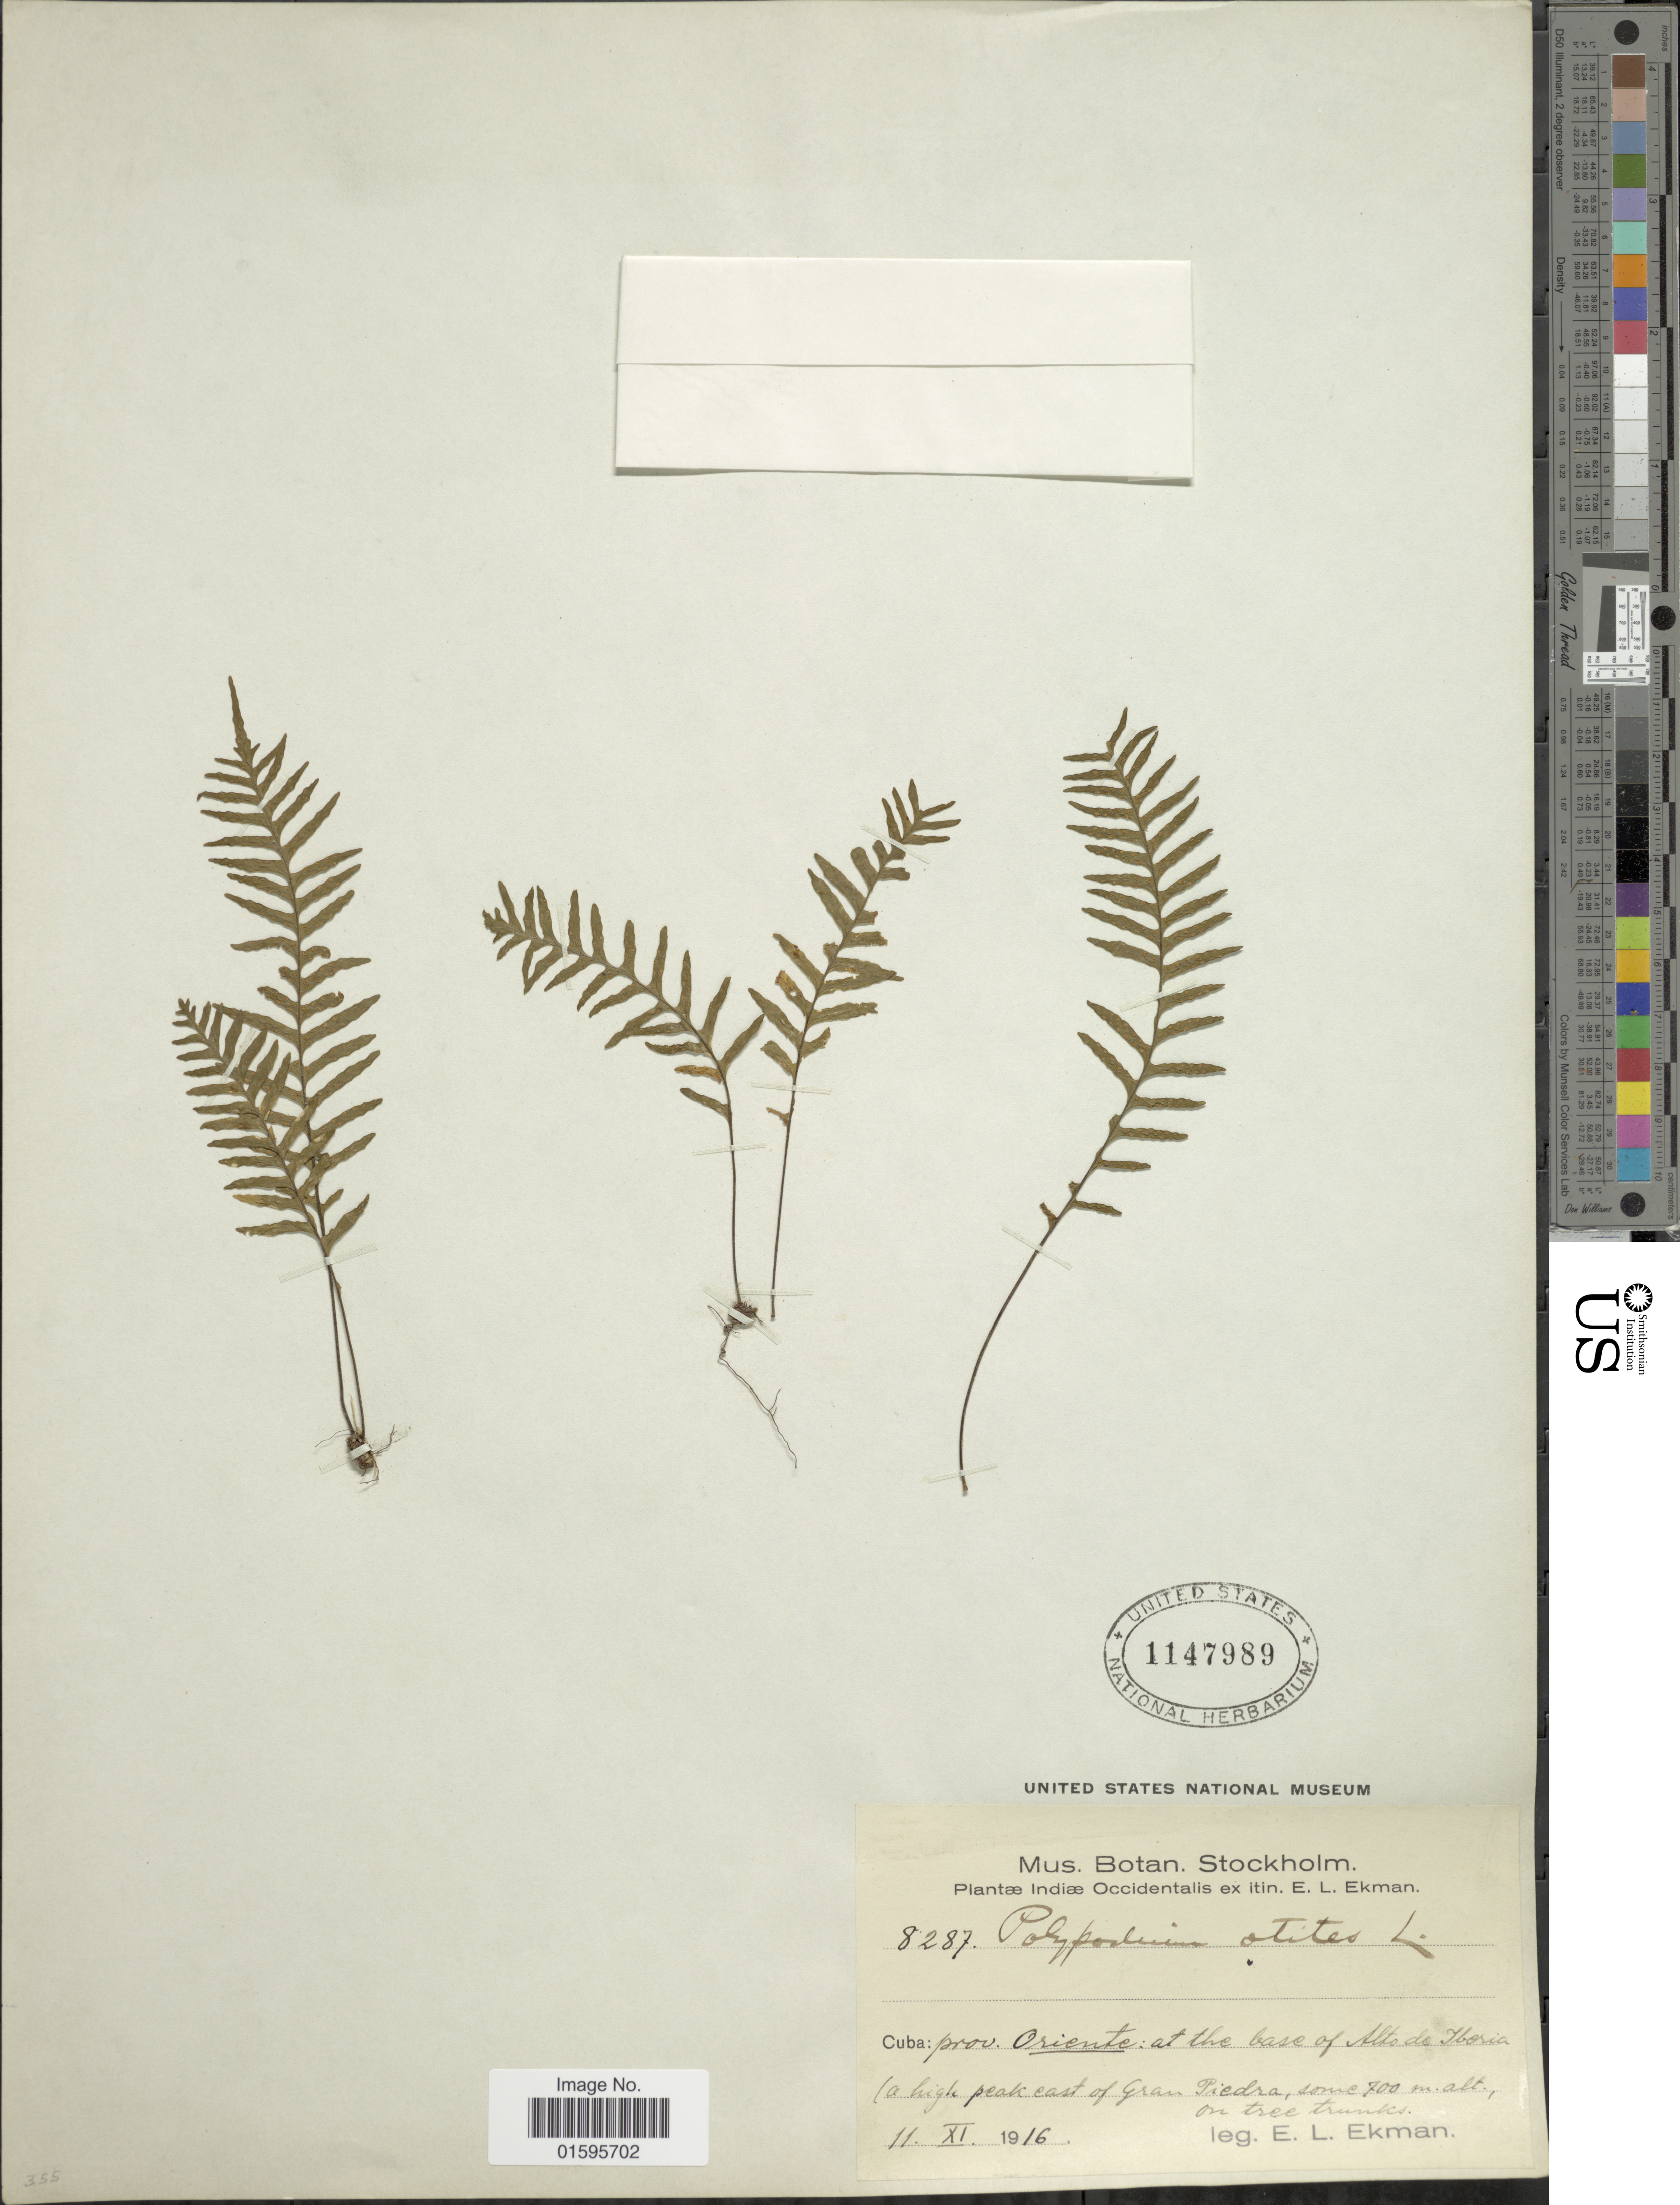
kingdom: Plantae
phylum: Tracheophyta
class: Polypodiopsida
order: Polypodiales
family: Polypodiaceae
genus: Polypodium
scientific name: Polypodium otites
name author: L.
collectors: E. L. Ekman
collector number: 8287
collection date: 1916-11-11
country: Cuba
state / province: Oriente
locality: at the base of Alto de Iberia (a high peak east of Gran Piedra).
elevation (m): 700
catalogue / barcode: US 1147989